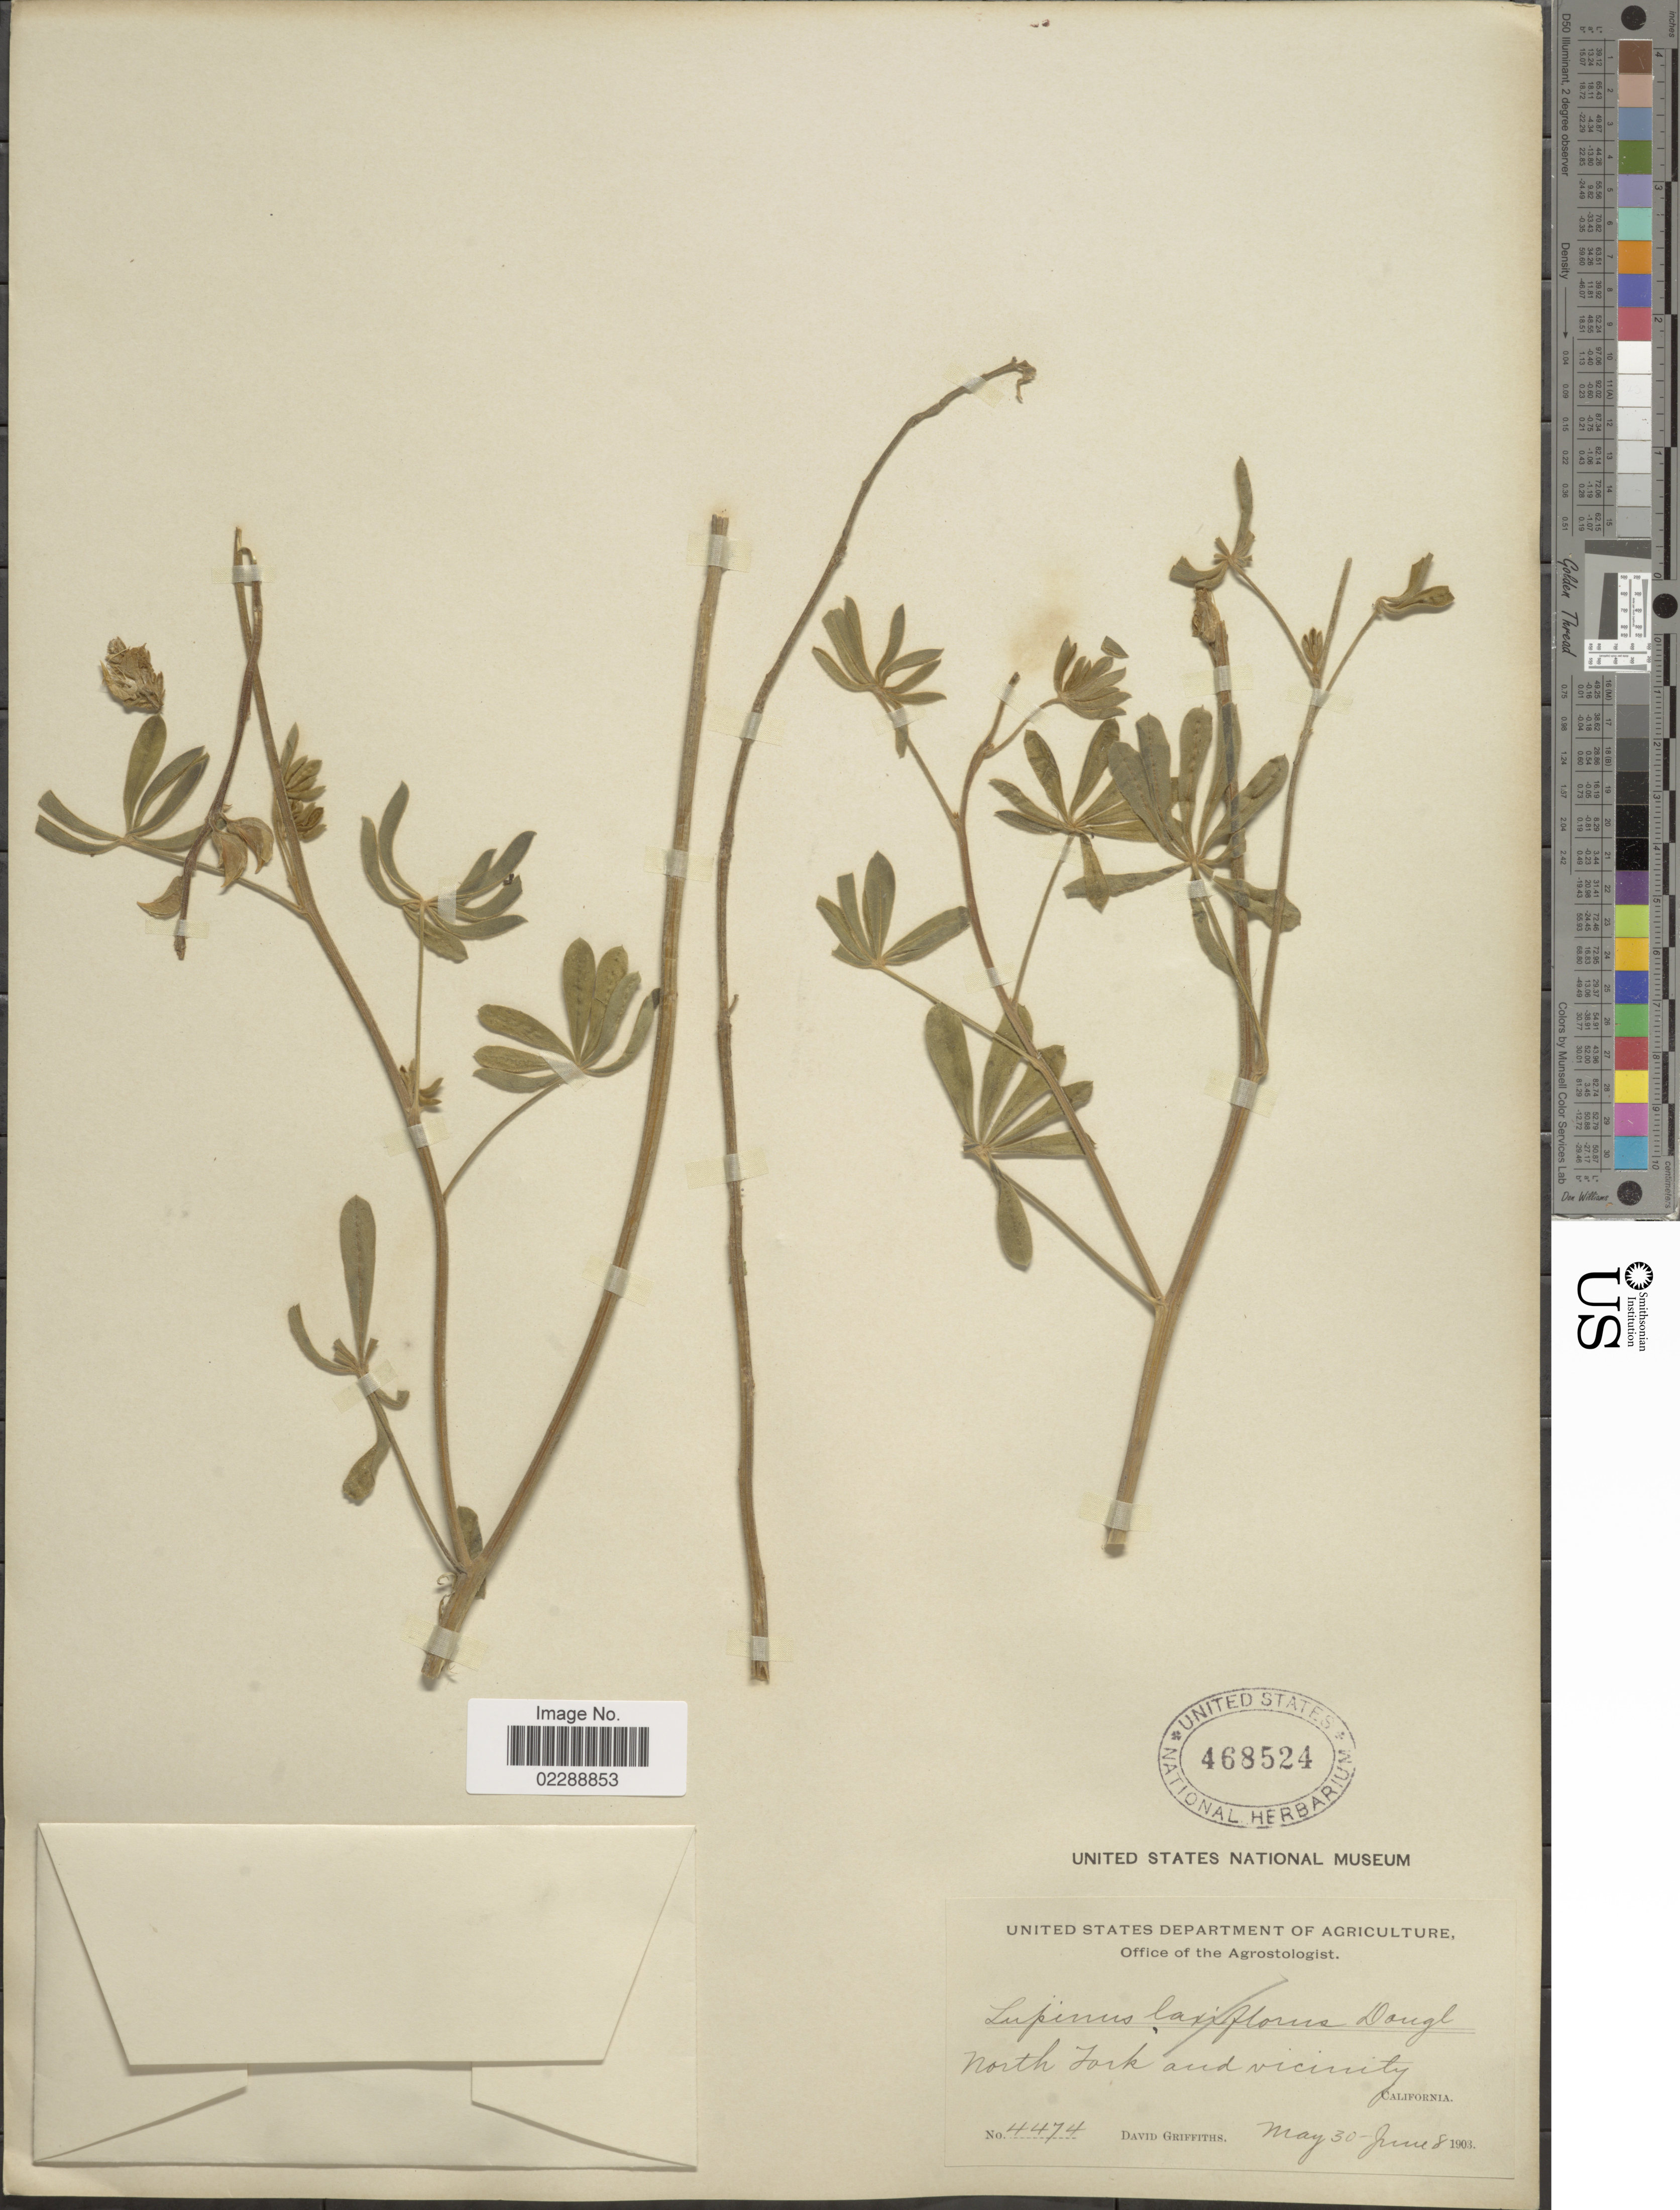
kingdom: Plantae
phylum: Tracheophyta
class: Magnoliopsida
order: Fabales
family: Fabaceae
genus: Lupinus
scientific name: Lupinus sp.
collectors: D. Griffiths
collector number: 4474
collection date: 1903-05-30/1903-06-08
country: United States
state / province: California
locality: North Fork and vicinity,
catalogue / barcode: US 468524